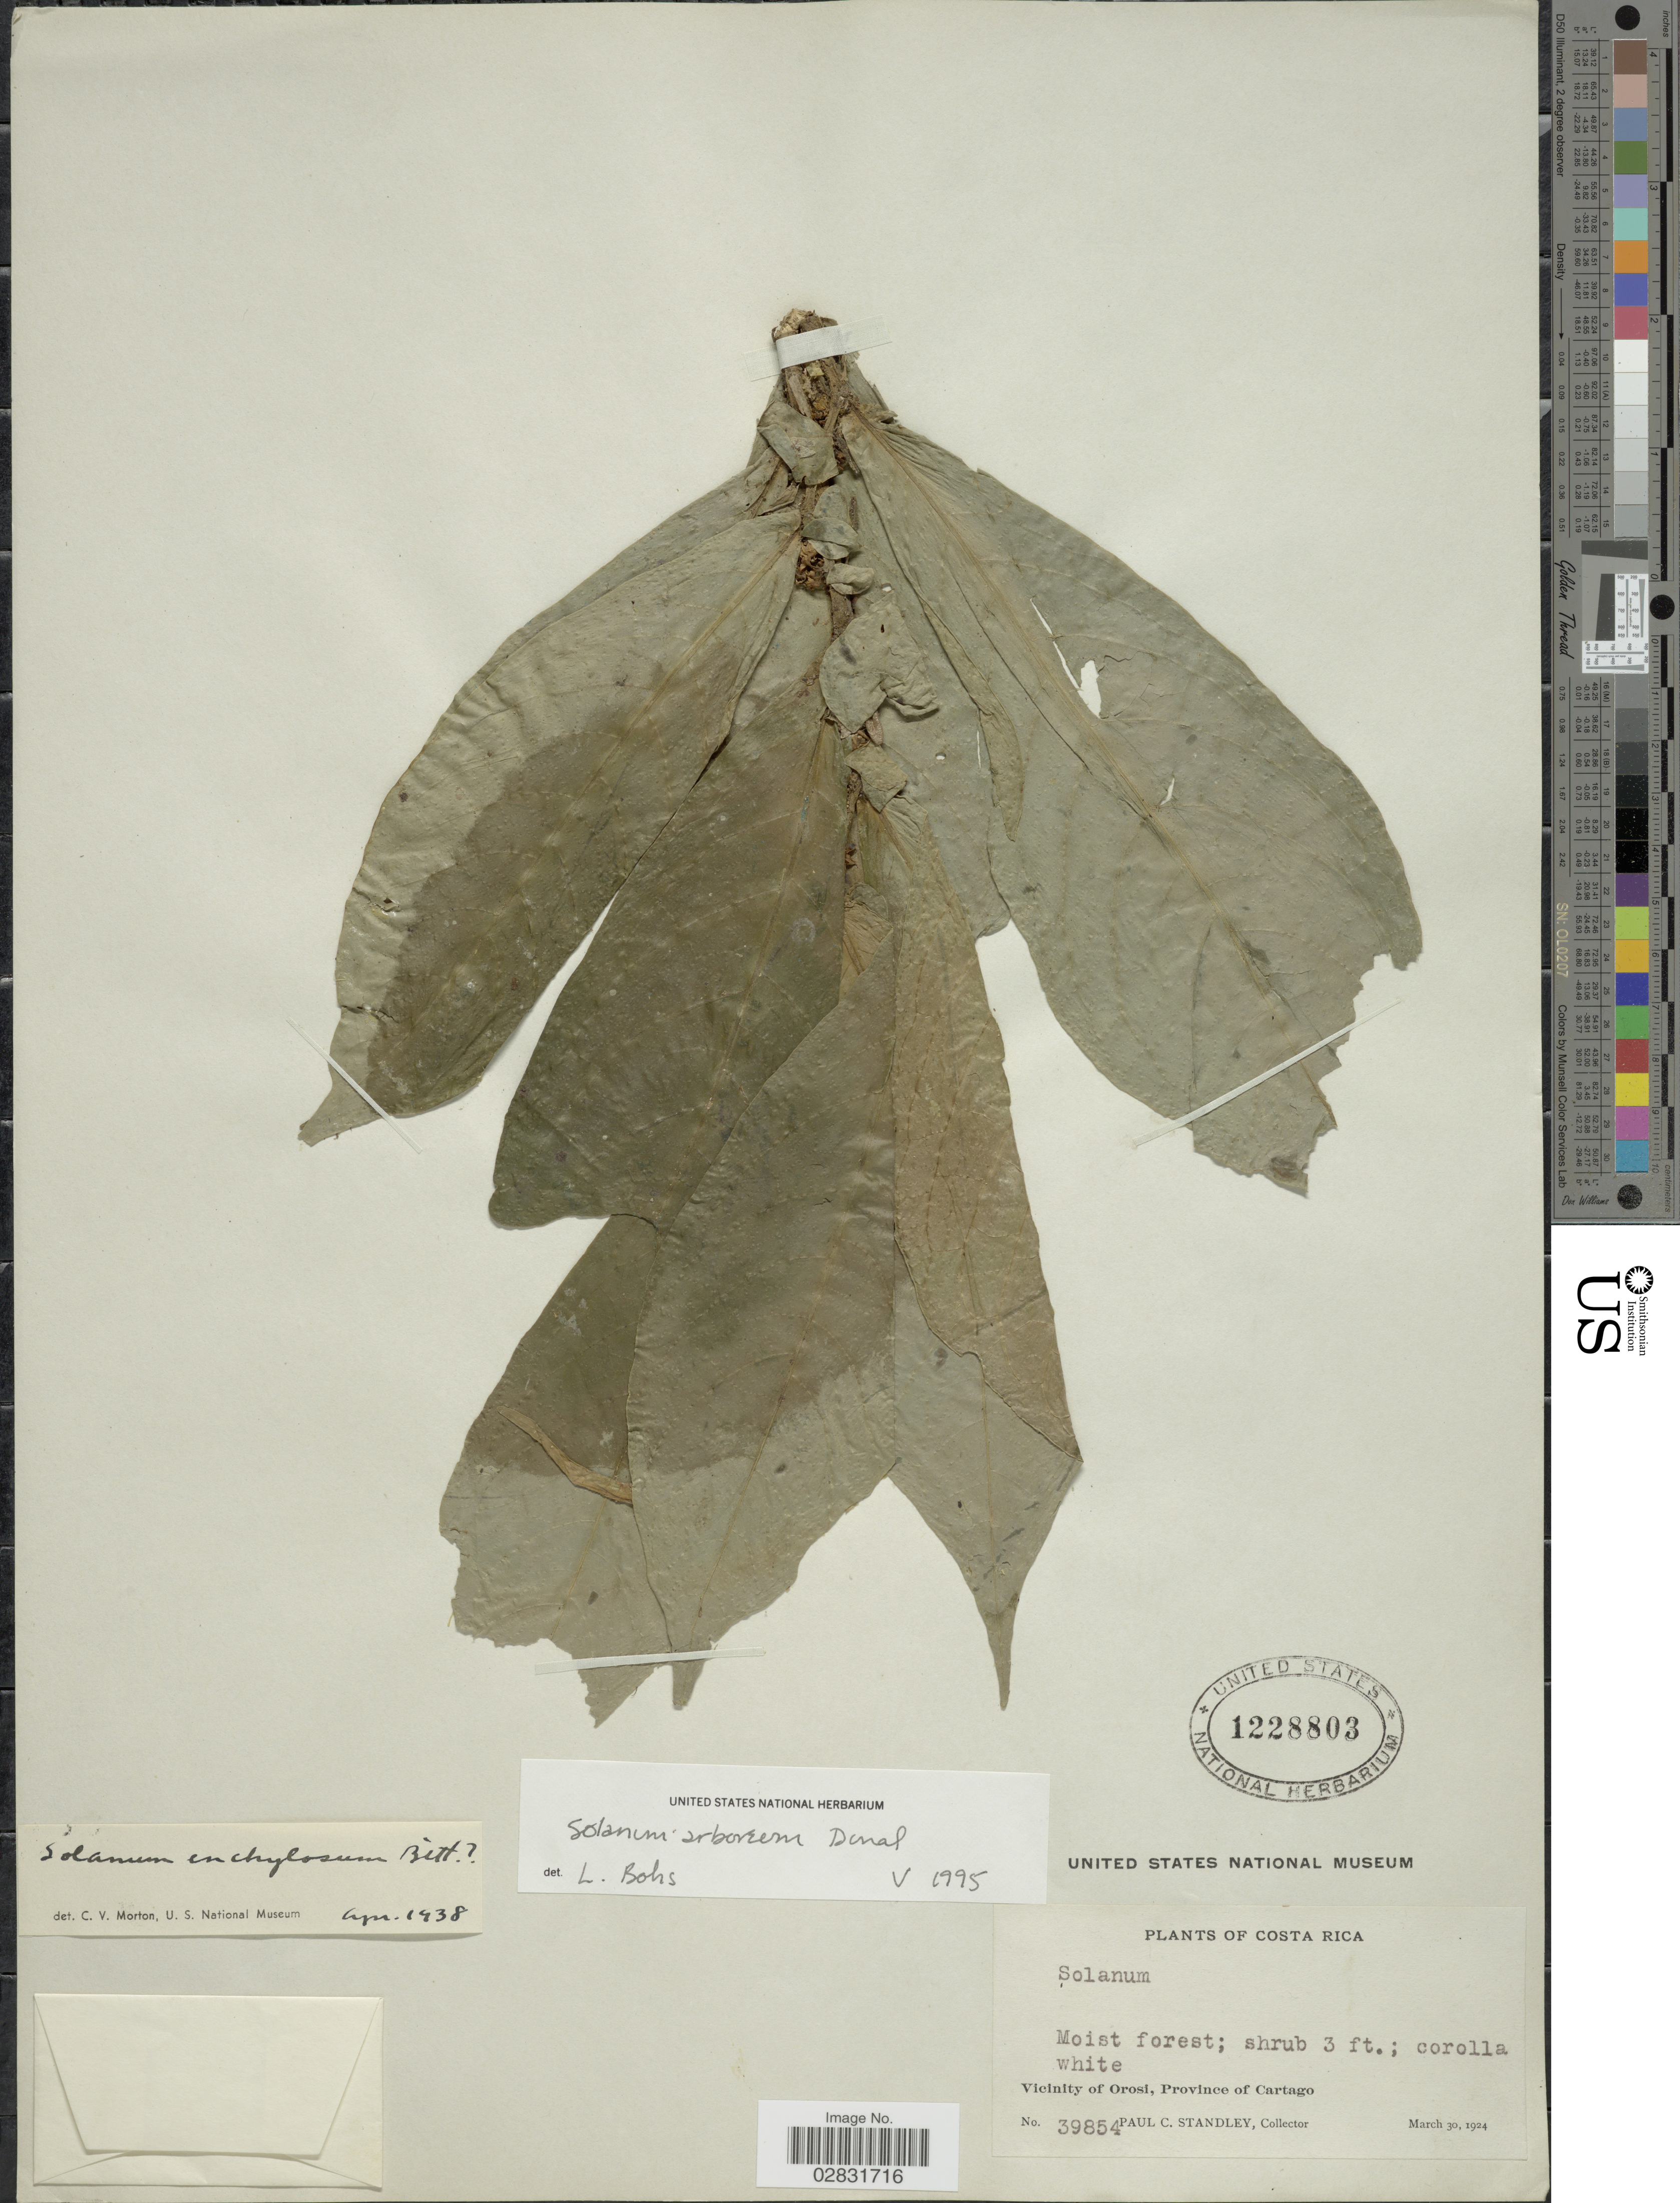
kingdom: Plantae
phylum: Tracheophyta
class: Magnoliopsida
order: Solanales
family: Solanaceae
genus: Solanum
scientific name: Solanum arboreum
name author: Dunal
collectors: P. C. Standley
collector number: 39854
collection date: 1924-03-30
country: Costa Rica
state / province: Cartago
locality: Vicinity of Orosi.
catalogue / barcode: US 1228803